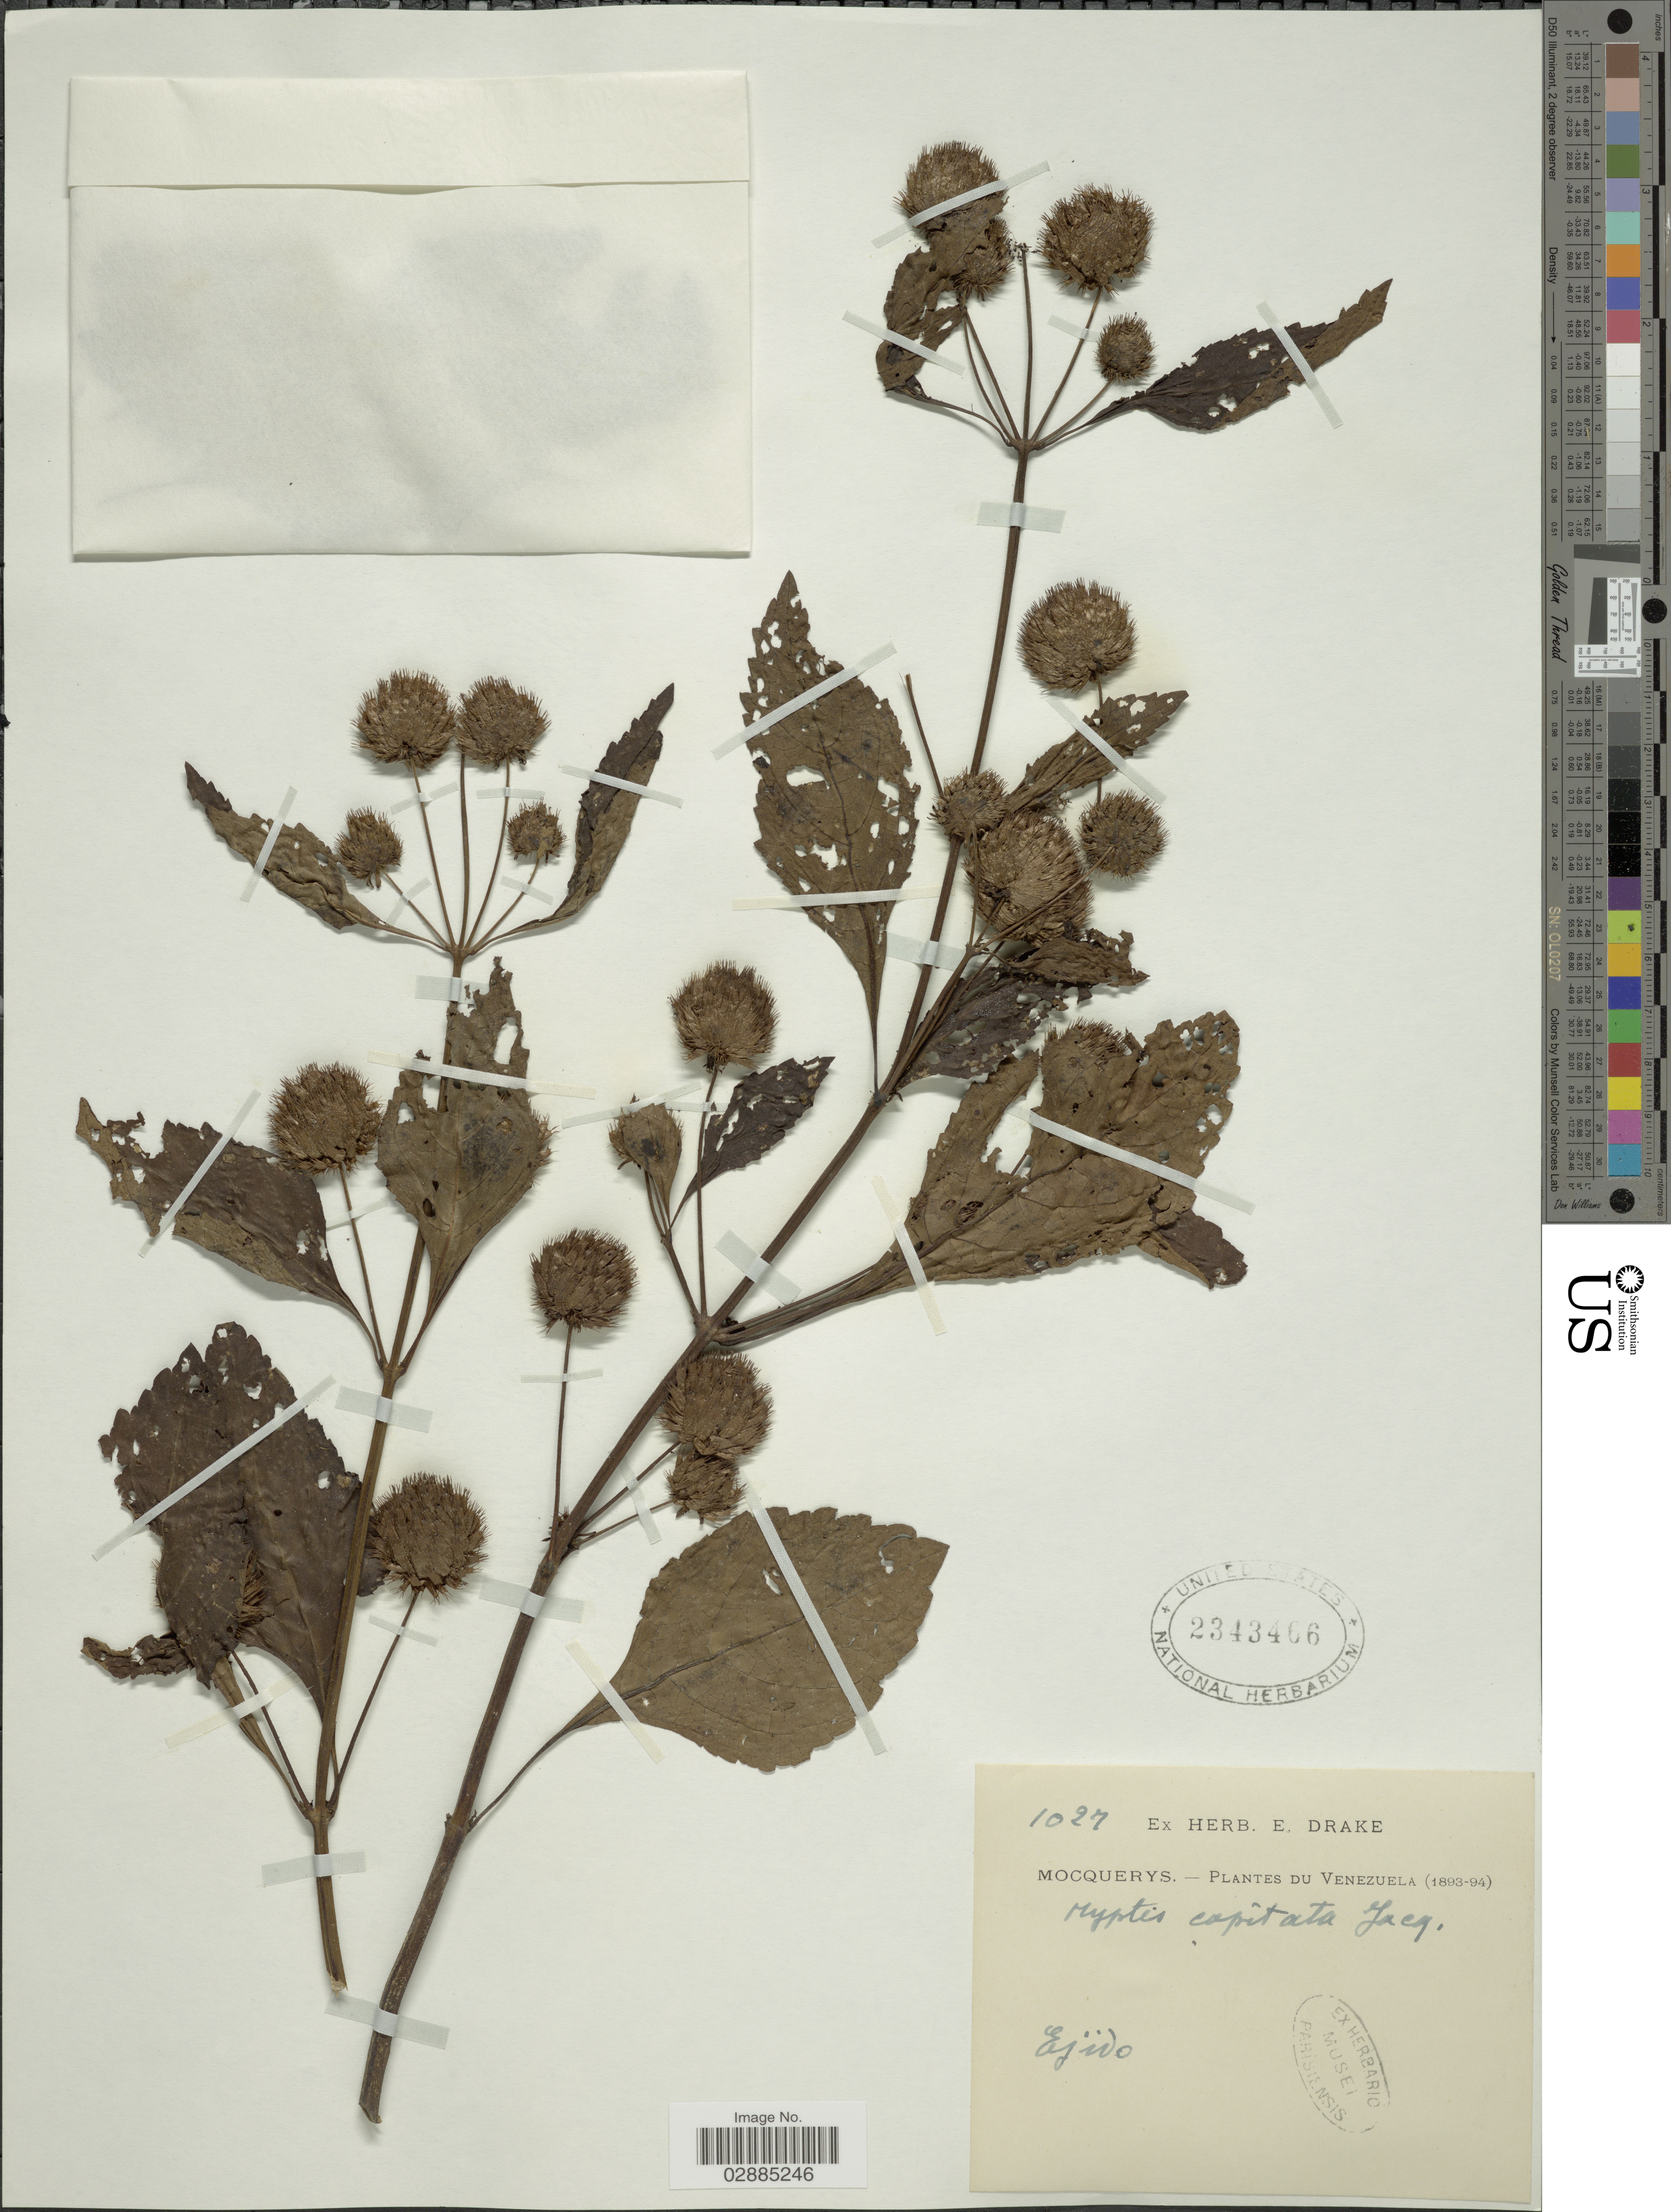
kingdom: Plantae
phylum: Tracheophyta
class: Magnoliopsida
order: Lamiales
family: Lamiaceae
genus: Hyptis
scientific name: Hyptis capitata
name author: Jacq.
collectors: A. Mocquerys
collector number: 1027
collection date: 1893/1894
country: Venezuela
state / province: Mérida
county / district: Campo Elías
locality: Ejido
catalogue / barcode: US 2343466